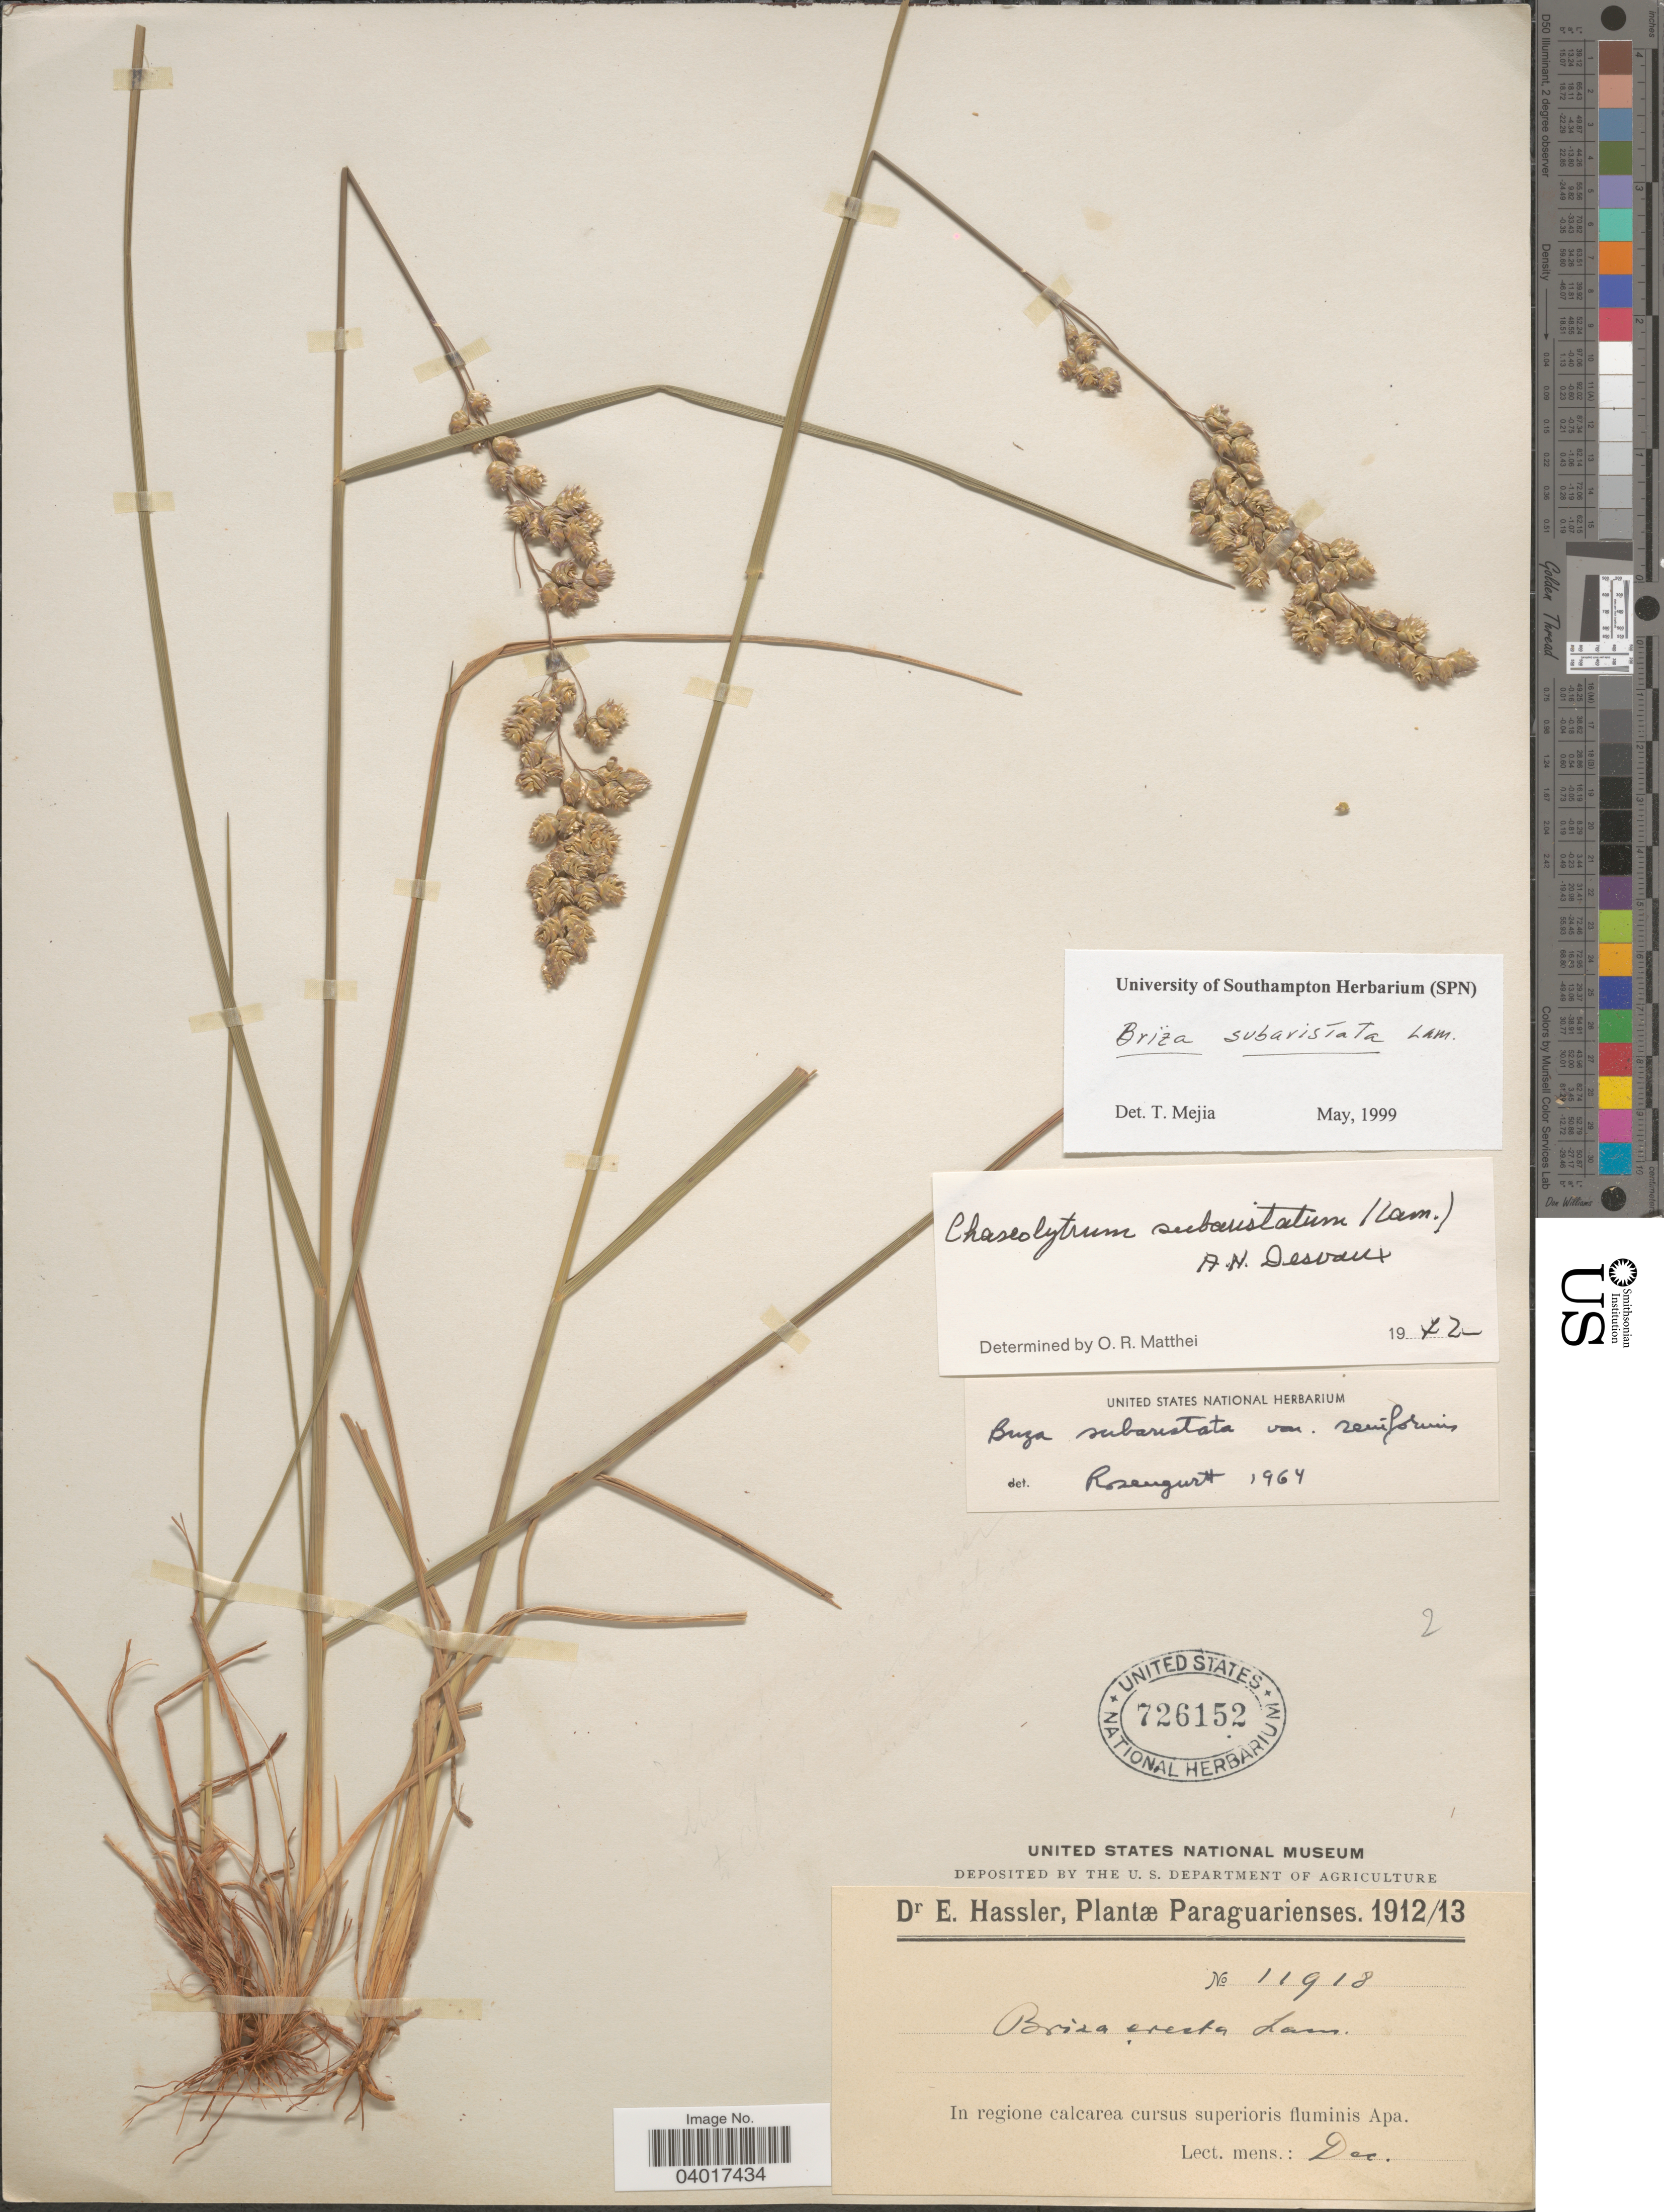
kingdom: Plantae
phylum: Tracheophyta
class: Liliopsida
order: Poales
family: Poaceae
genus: Chascolytrum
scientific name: Chascolytrum subaristatum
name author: (Lam.) Desv.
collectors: E. Hassler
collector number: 11918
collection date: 1912-12/1913-12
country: Paraguay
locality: In regione calcarea cursus superioris fluminis Apa.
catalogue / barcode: US 726152